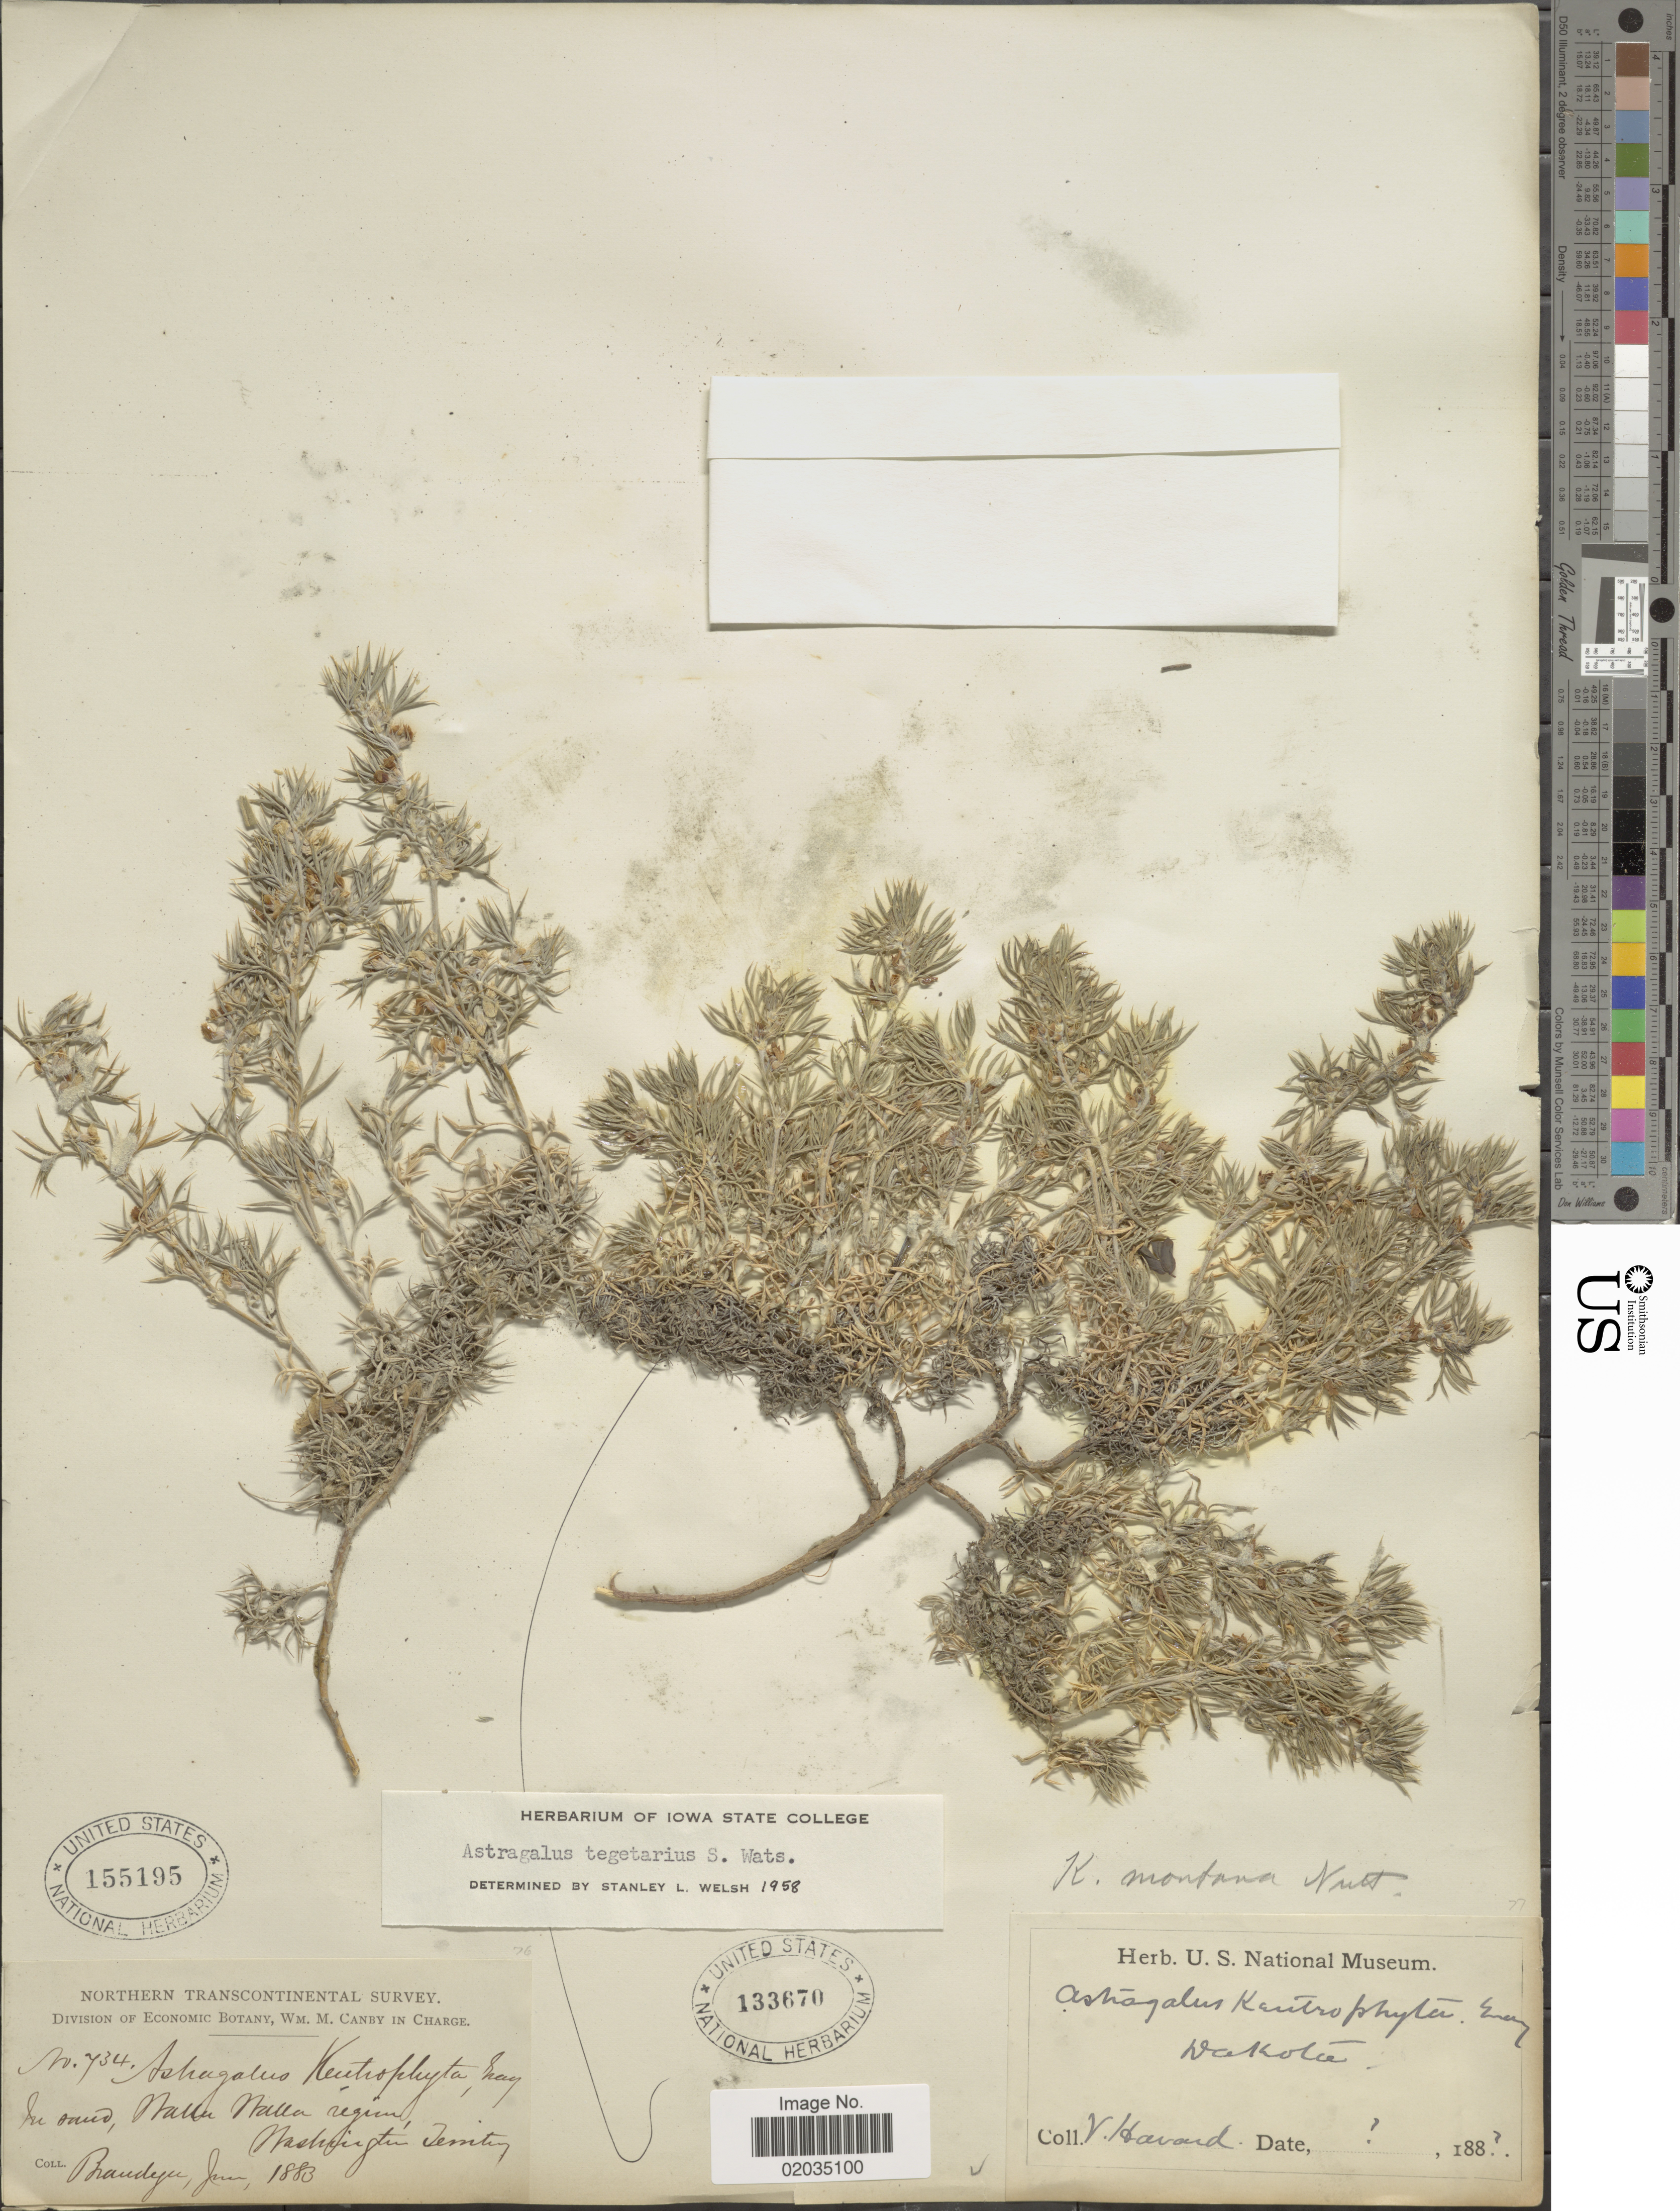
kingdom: Plantae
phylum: Tracheophyta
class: Magnoliopsida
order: Fabales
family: Fabaceae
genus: Astragalus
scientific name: Astragalus tegetarius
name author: S. Watson in C. King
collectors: V. Havard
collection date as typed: Transcribed d/m/y: //188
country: United States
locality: Dakota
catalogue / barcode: US 133670-2